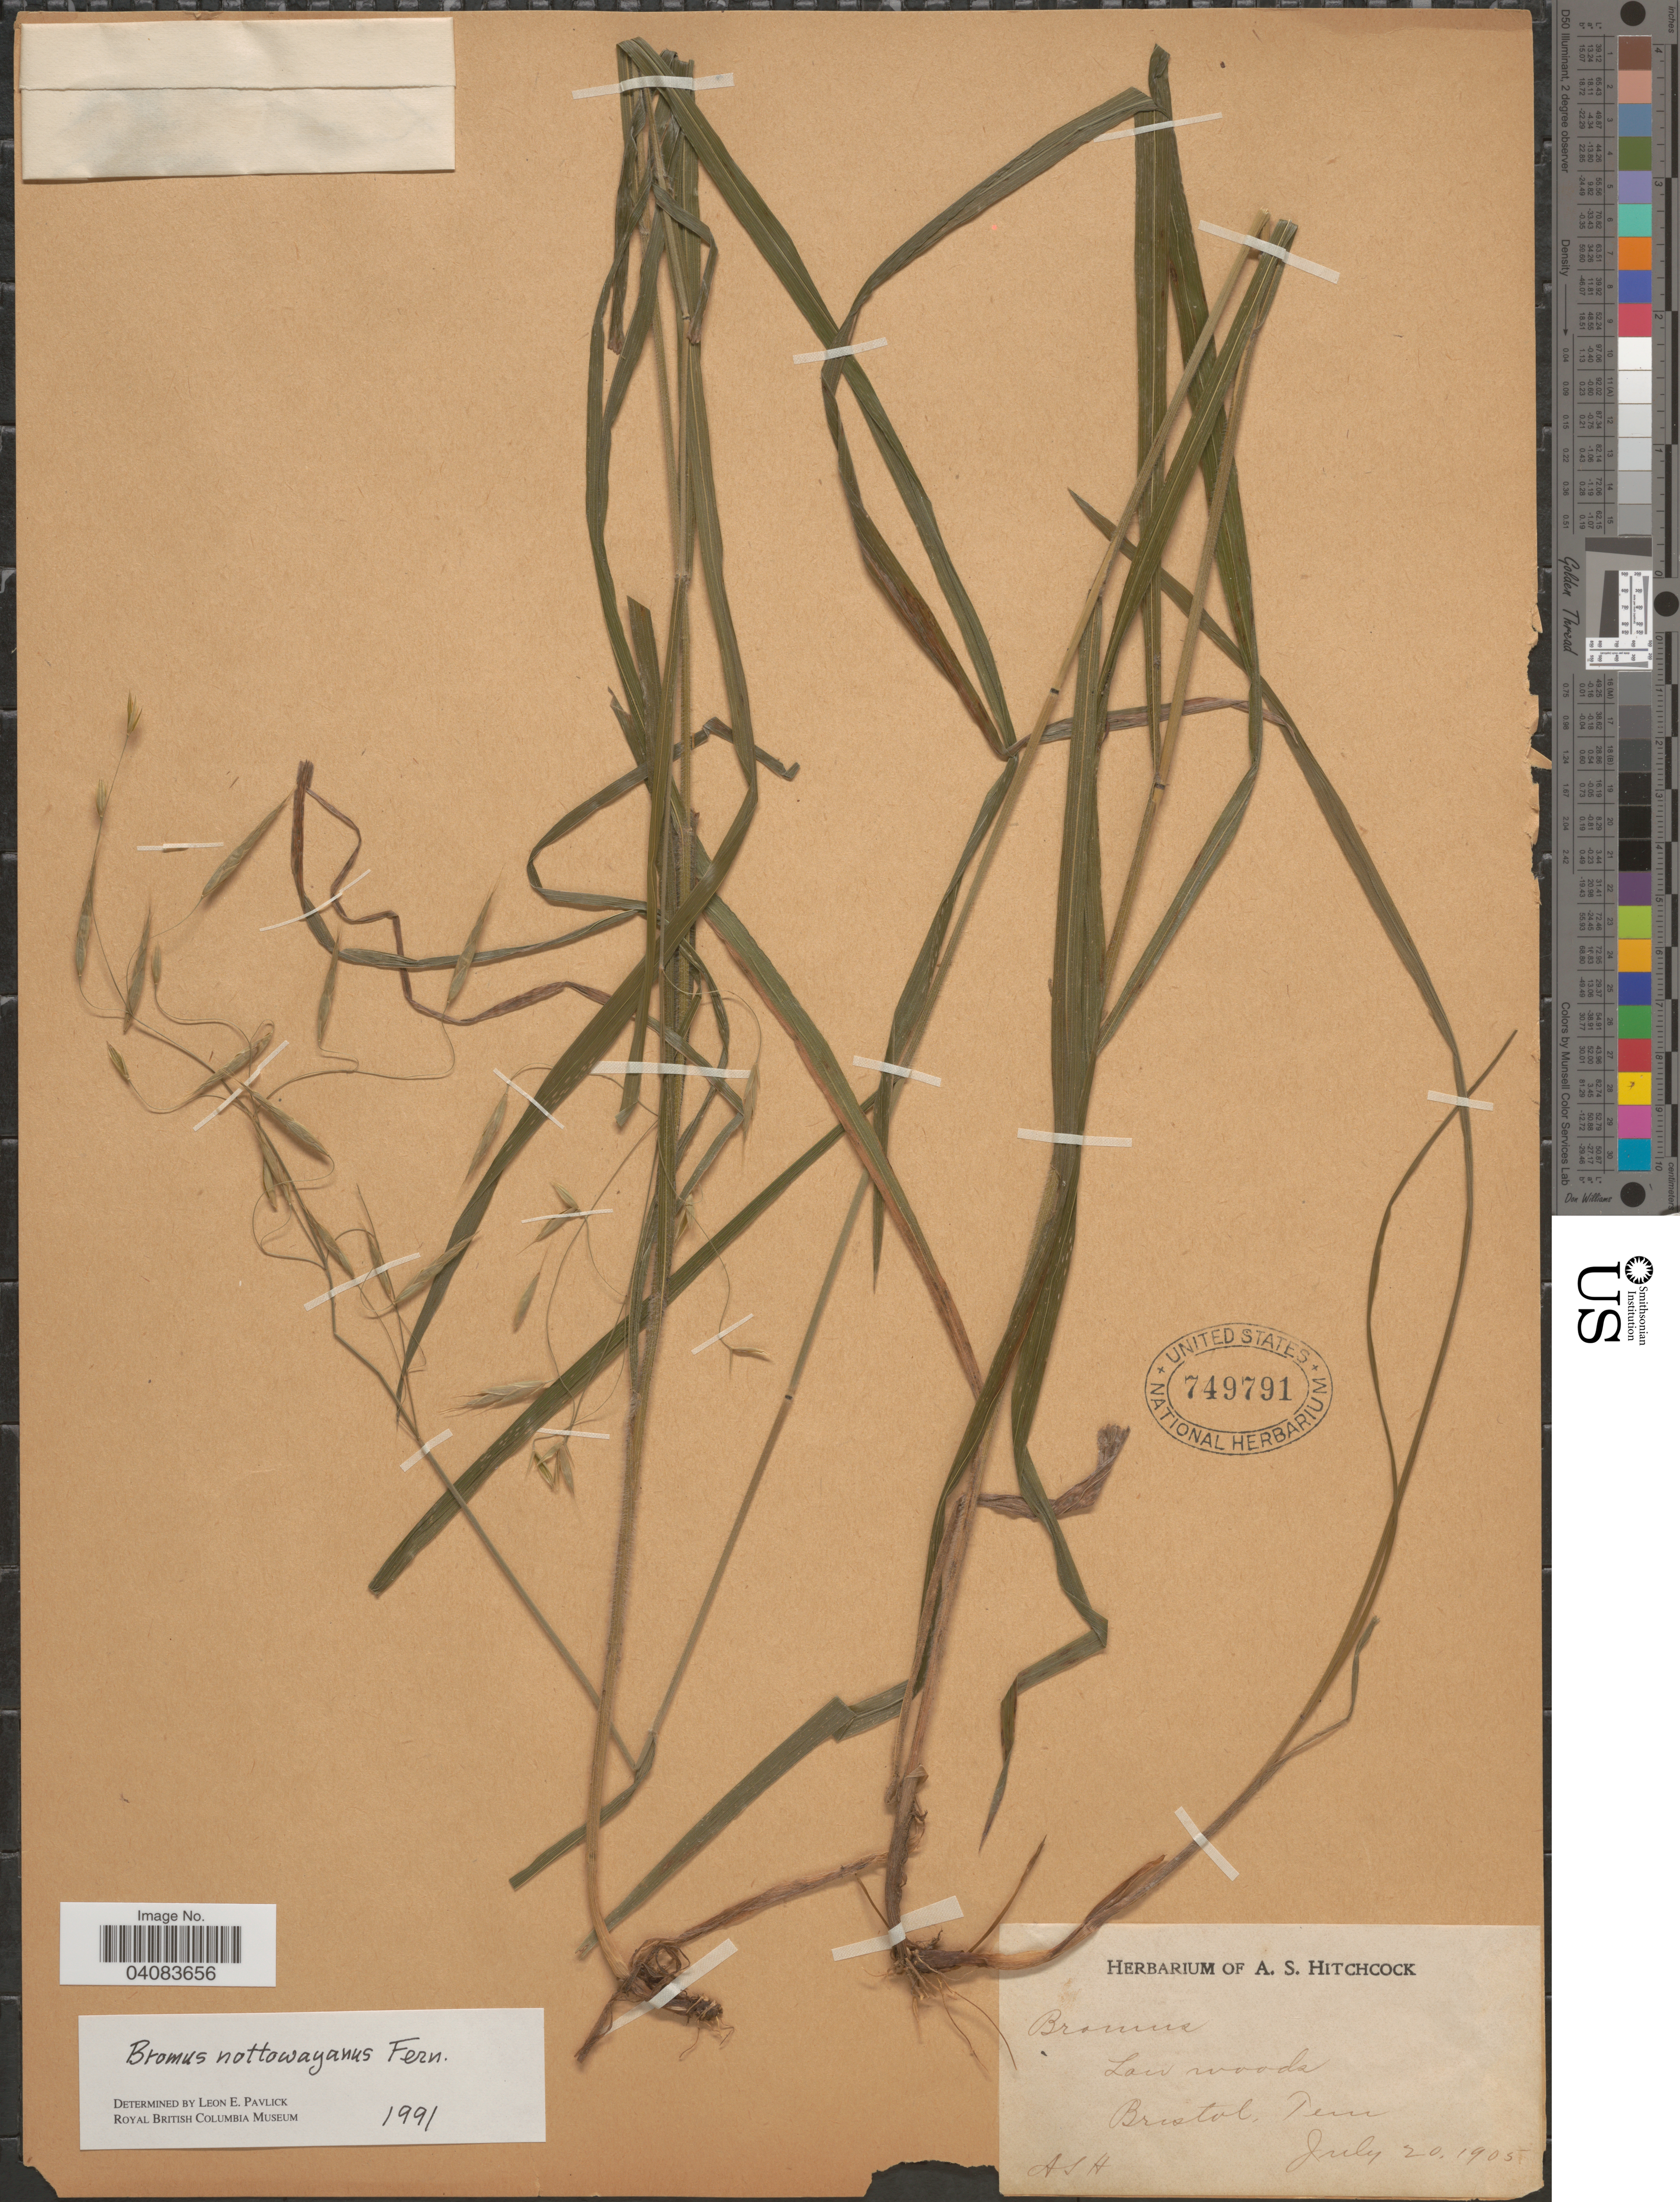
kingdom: Plantae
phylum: Tracheophyta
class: Liliopsida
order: Poales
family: Poaceae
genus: Bromus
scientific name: Bromus nottawayanus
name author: Fernald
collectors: A. S. Hitchcock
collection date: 1905-07-20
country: United States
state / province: Tennessee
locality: Bristol.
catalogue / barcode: US 749791